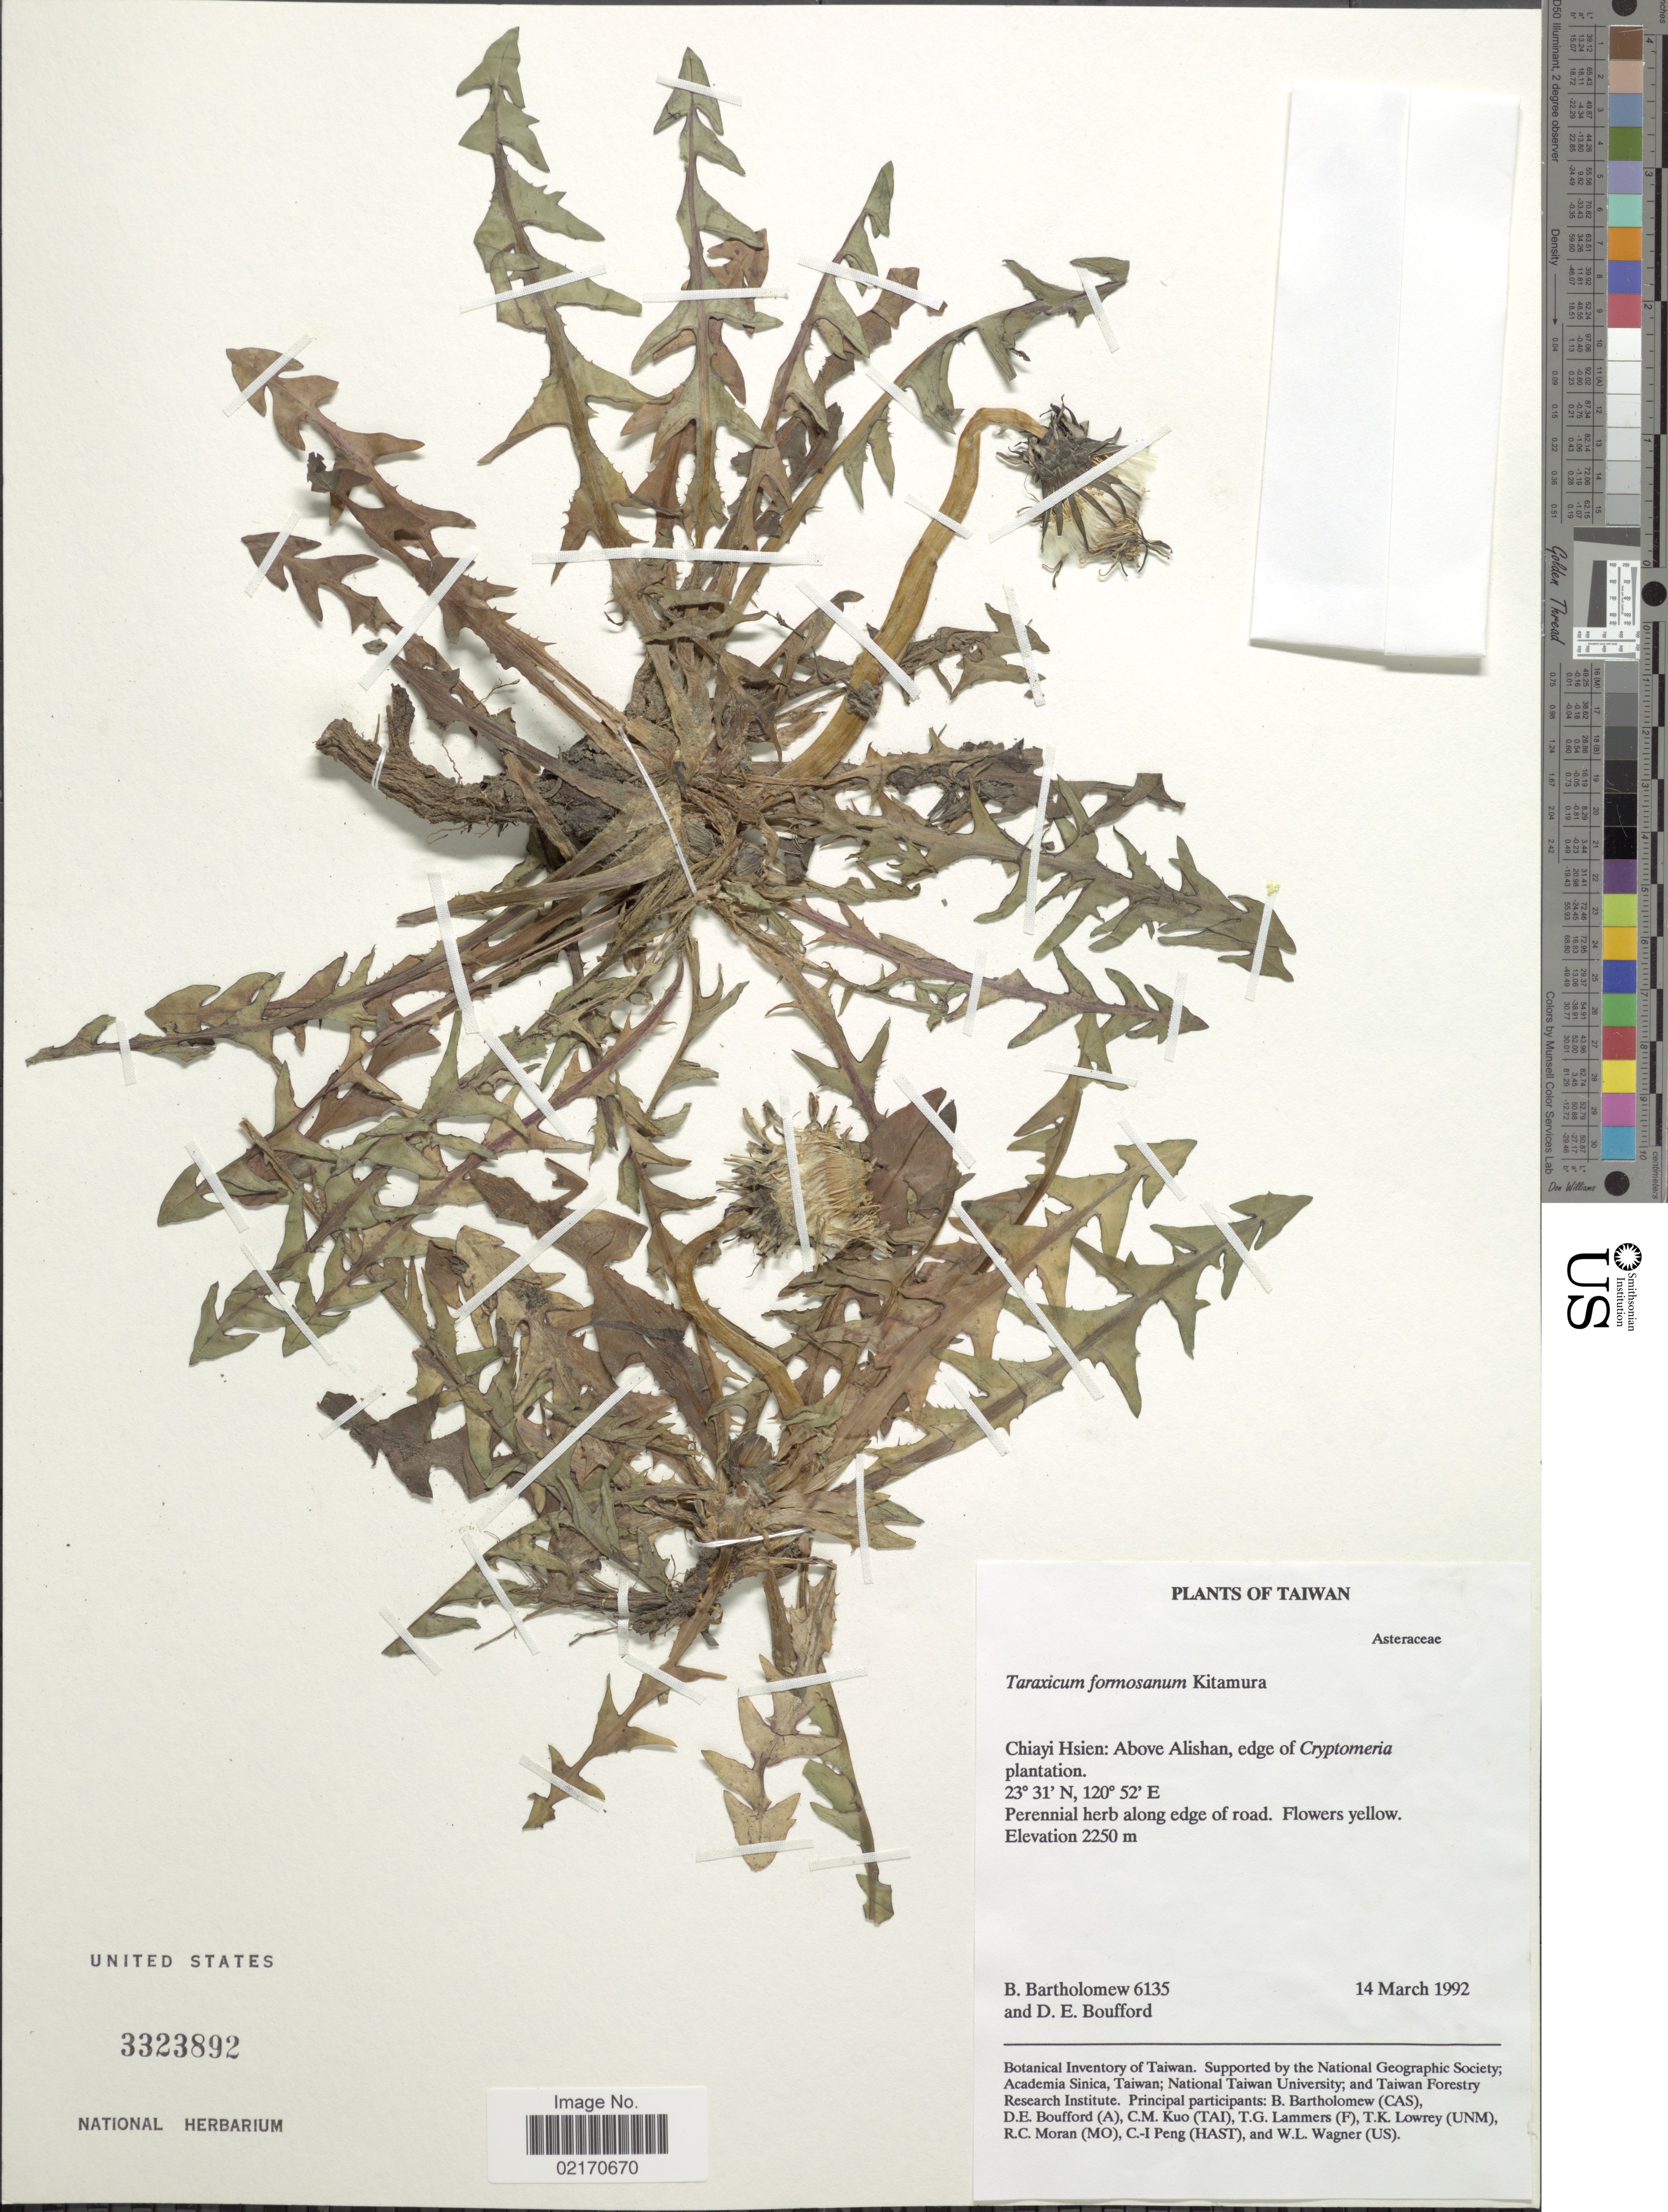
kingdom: Plantae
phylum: Tracheophyta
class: Magnoliopsida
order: Asterales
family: Asteraceae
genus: Taraxacum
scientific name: Taraxacum formosanum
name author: Kitam.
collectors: B. Bartholomew & D. E. Boufford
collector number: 6135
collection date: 1992-03-14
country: Taiwan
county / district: Chiayi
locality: Chiayi Hsien: above Alishan, edge of plantation.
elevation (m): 2250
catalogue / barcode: US 3323892